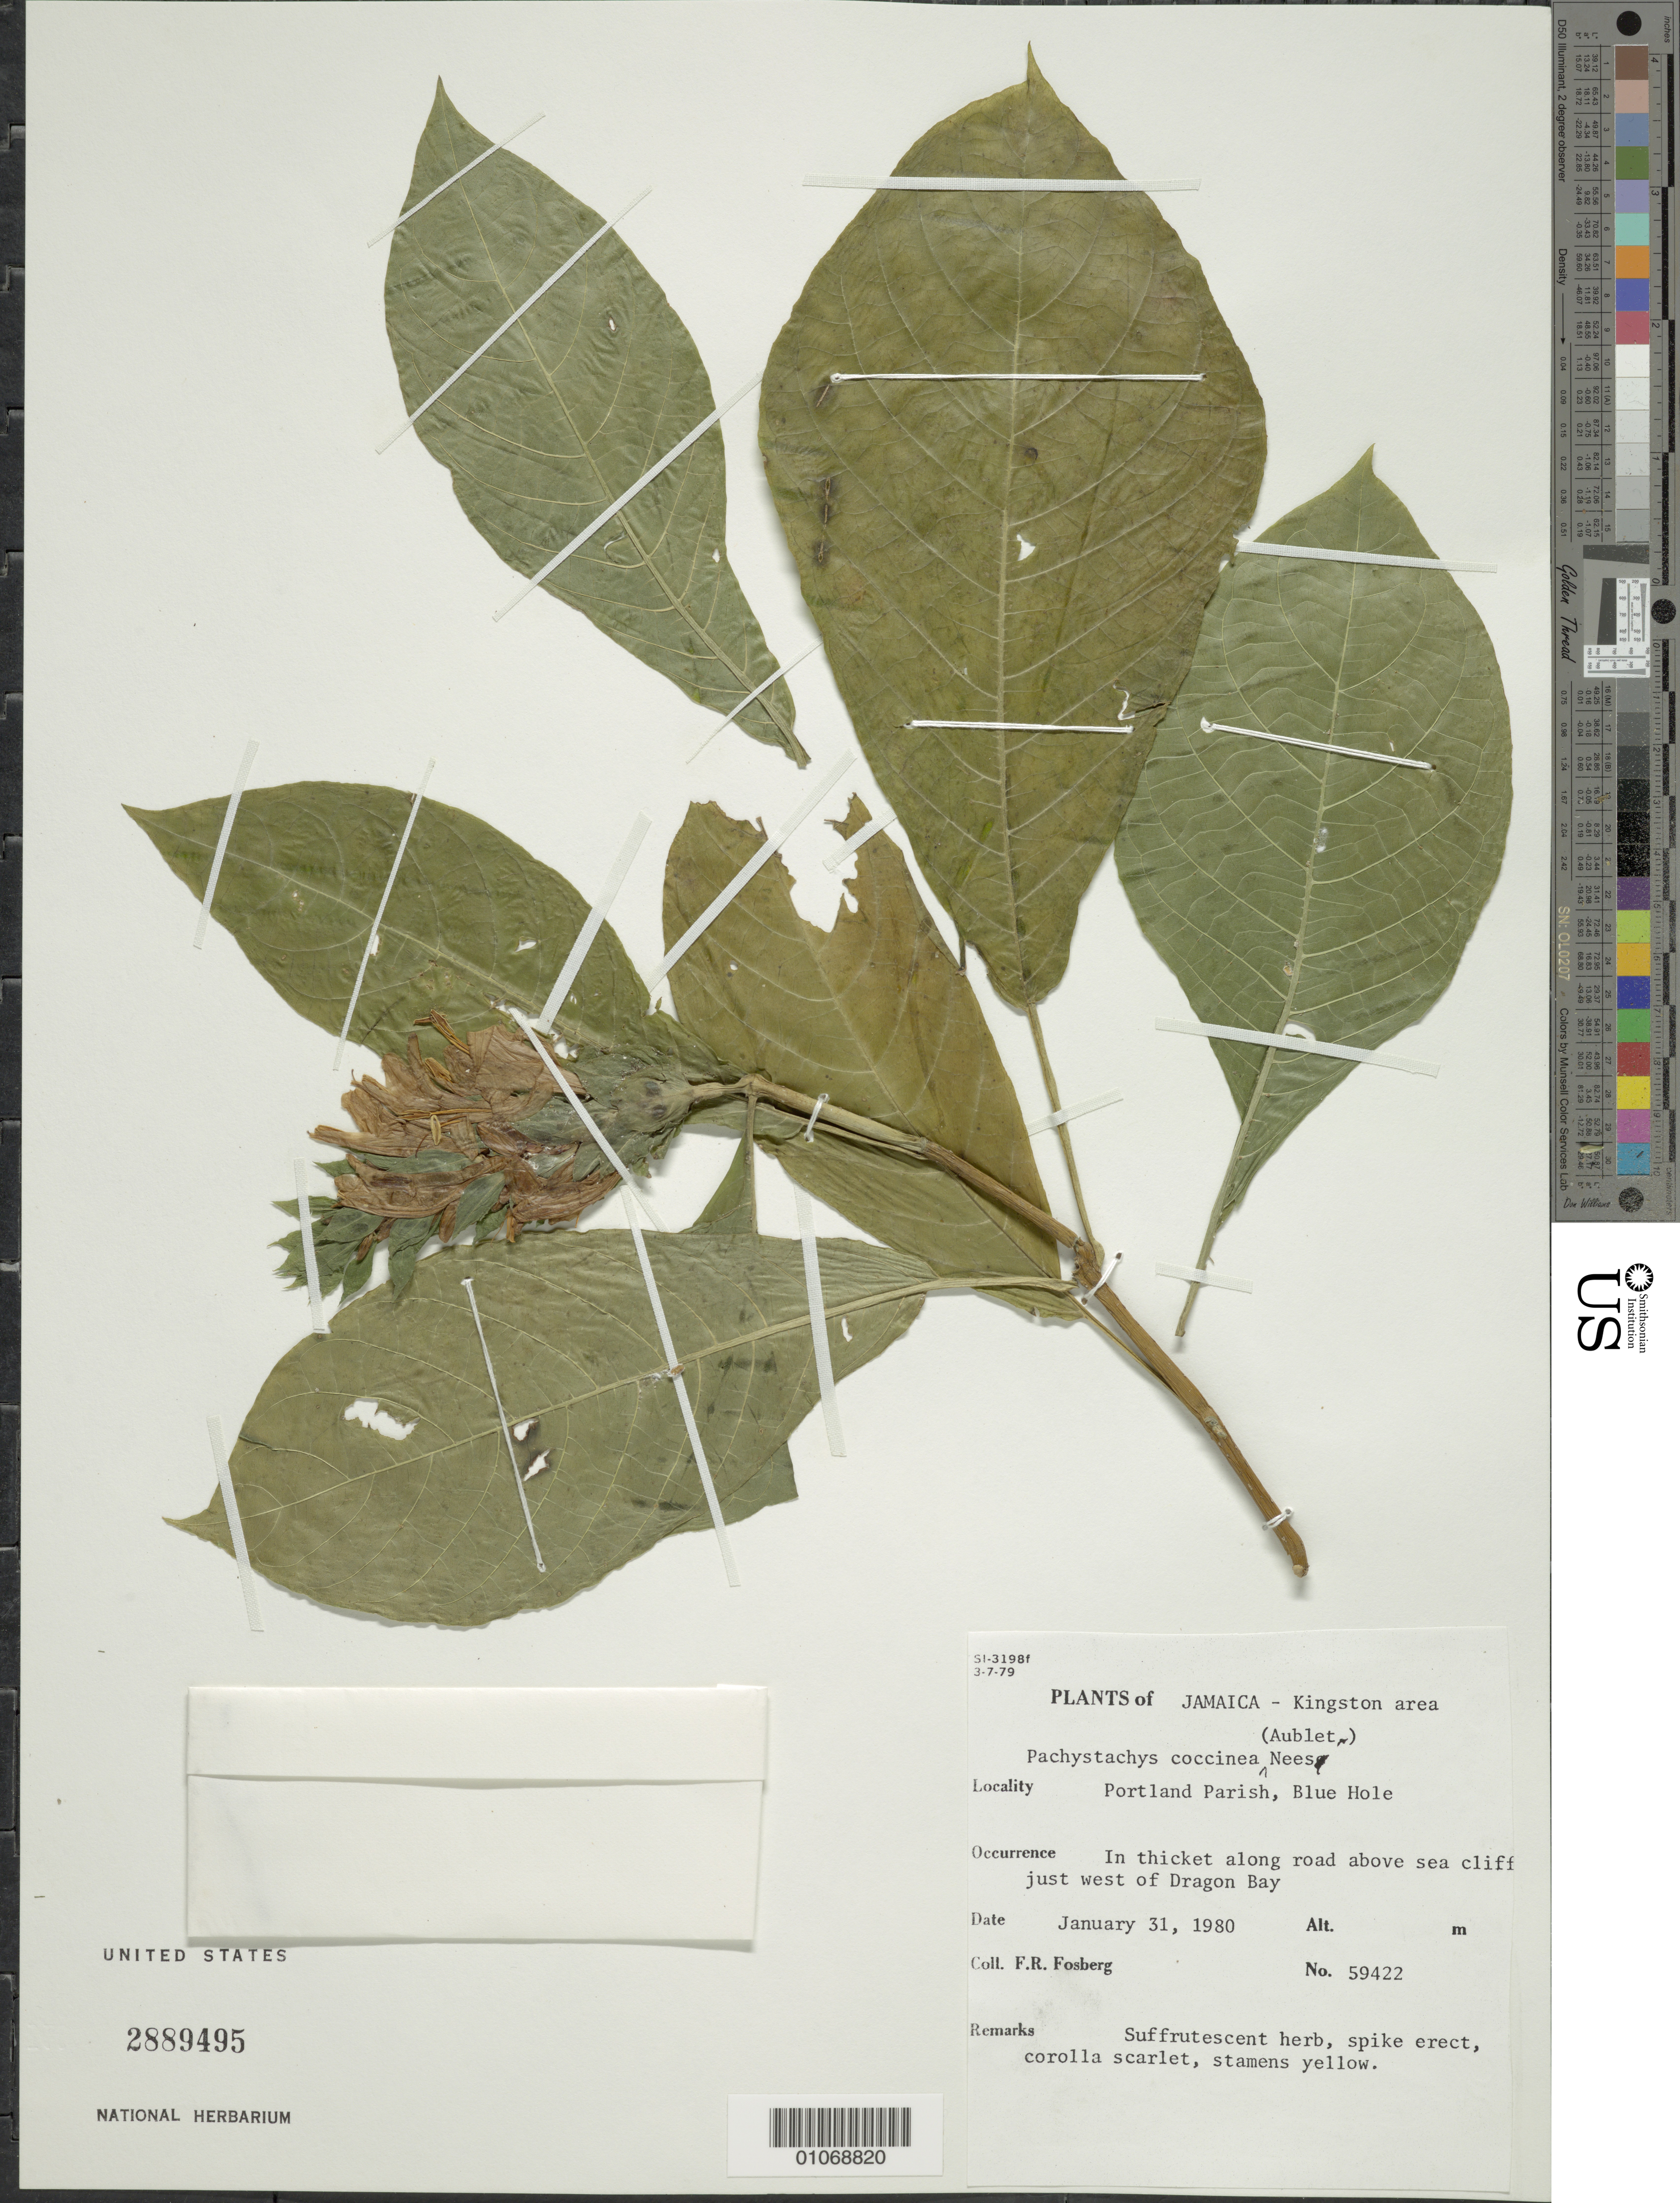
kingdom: Plantae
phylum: Tracheophyta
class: Magnoliopsida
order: Lamiales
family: Acanthaceae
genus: Pachystachys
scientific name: Pachystachys spicata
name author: (Ruiz & Pav.) Wassh.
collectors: F. R. Fosberg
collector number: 59422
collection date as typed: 31 Jan 1980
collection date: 1980-01-31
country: Jamaica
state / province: Portland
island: Jamaica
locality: Blue Hole. In thicket along road above sea cliff just west of Dragon Bay.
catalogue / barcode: US 2889495